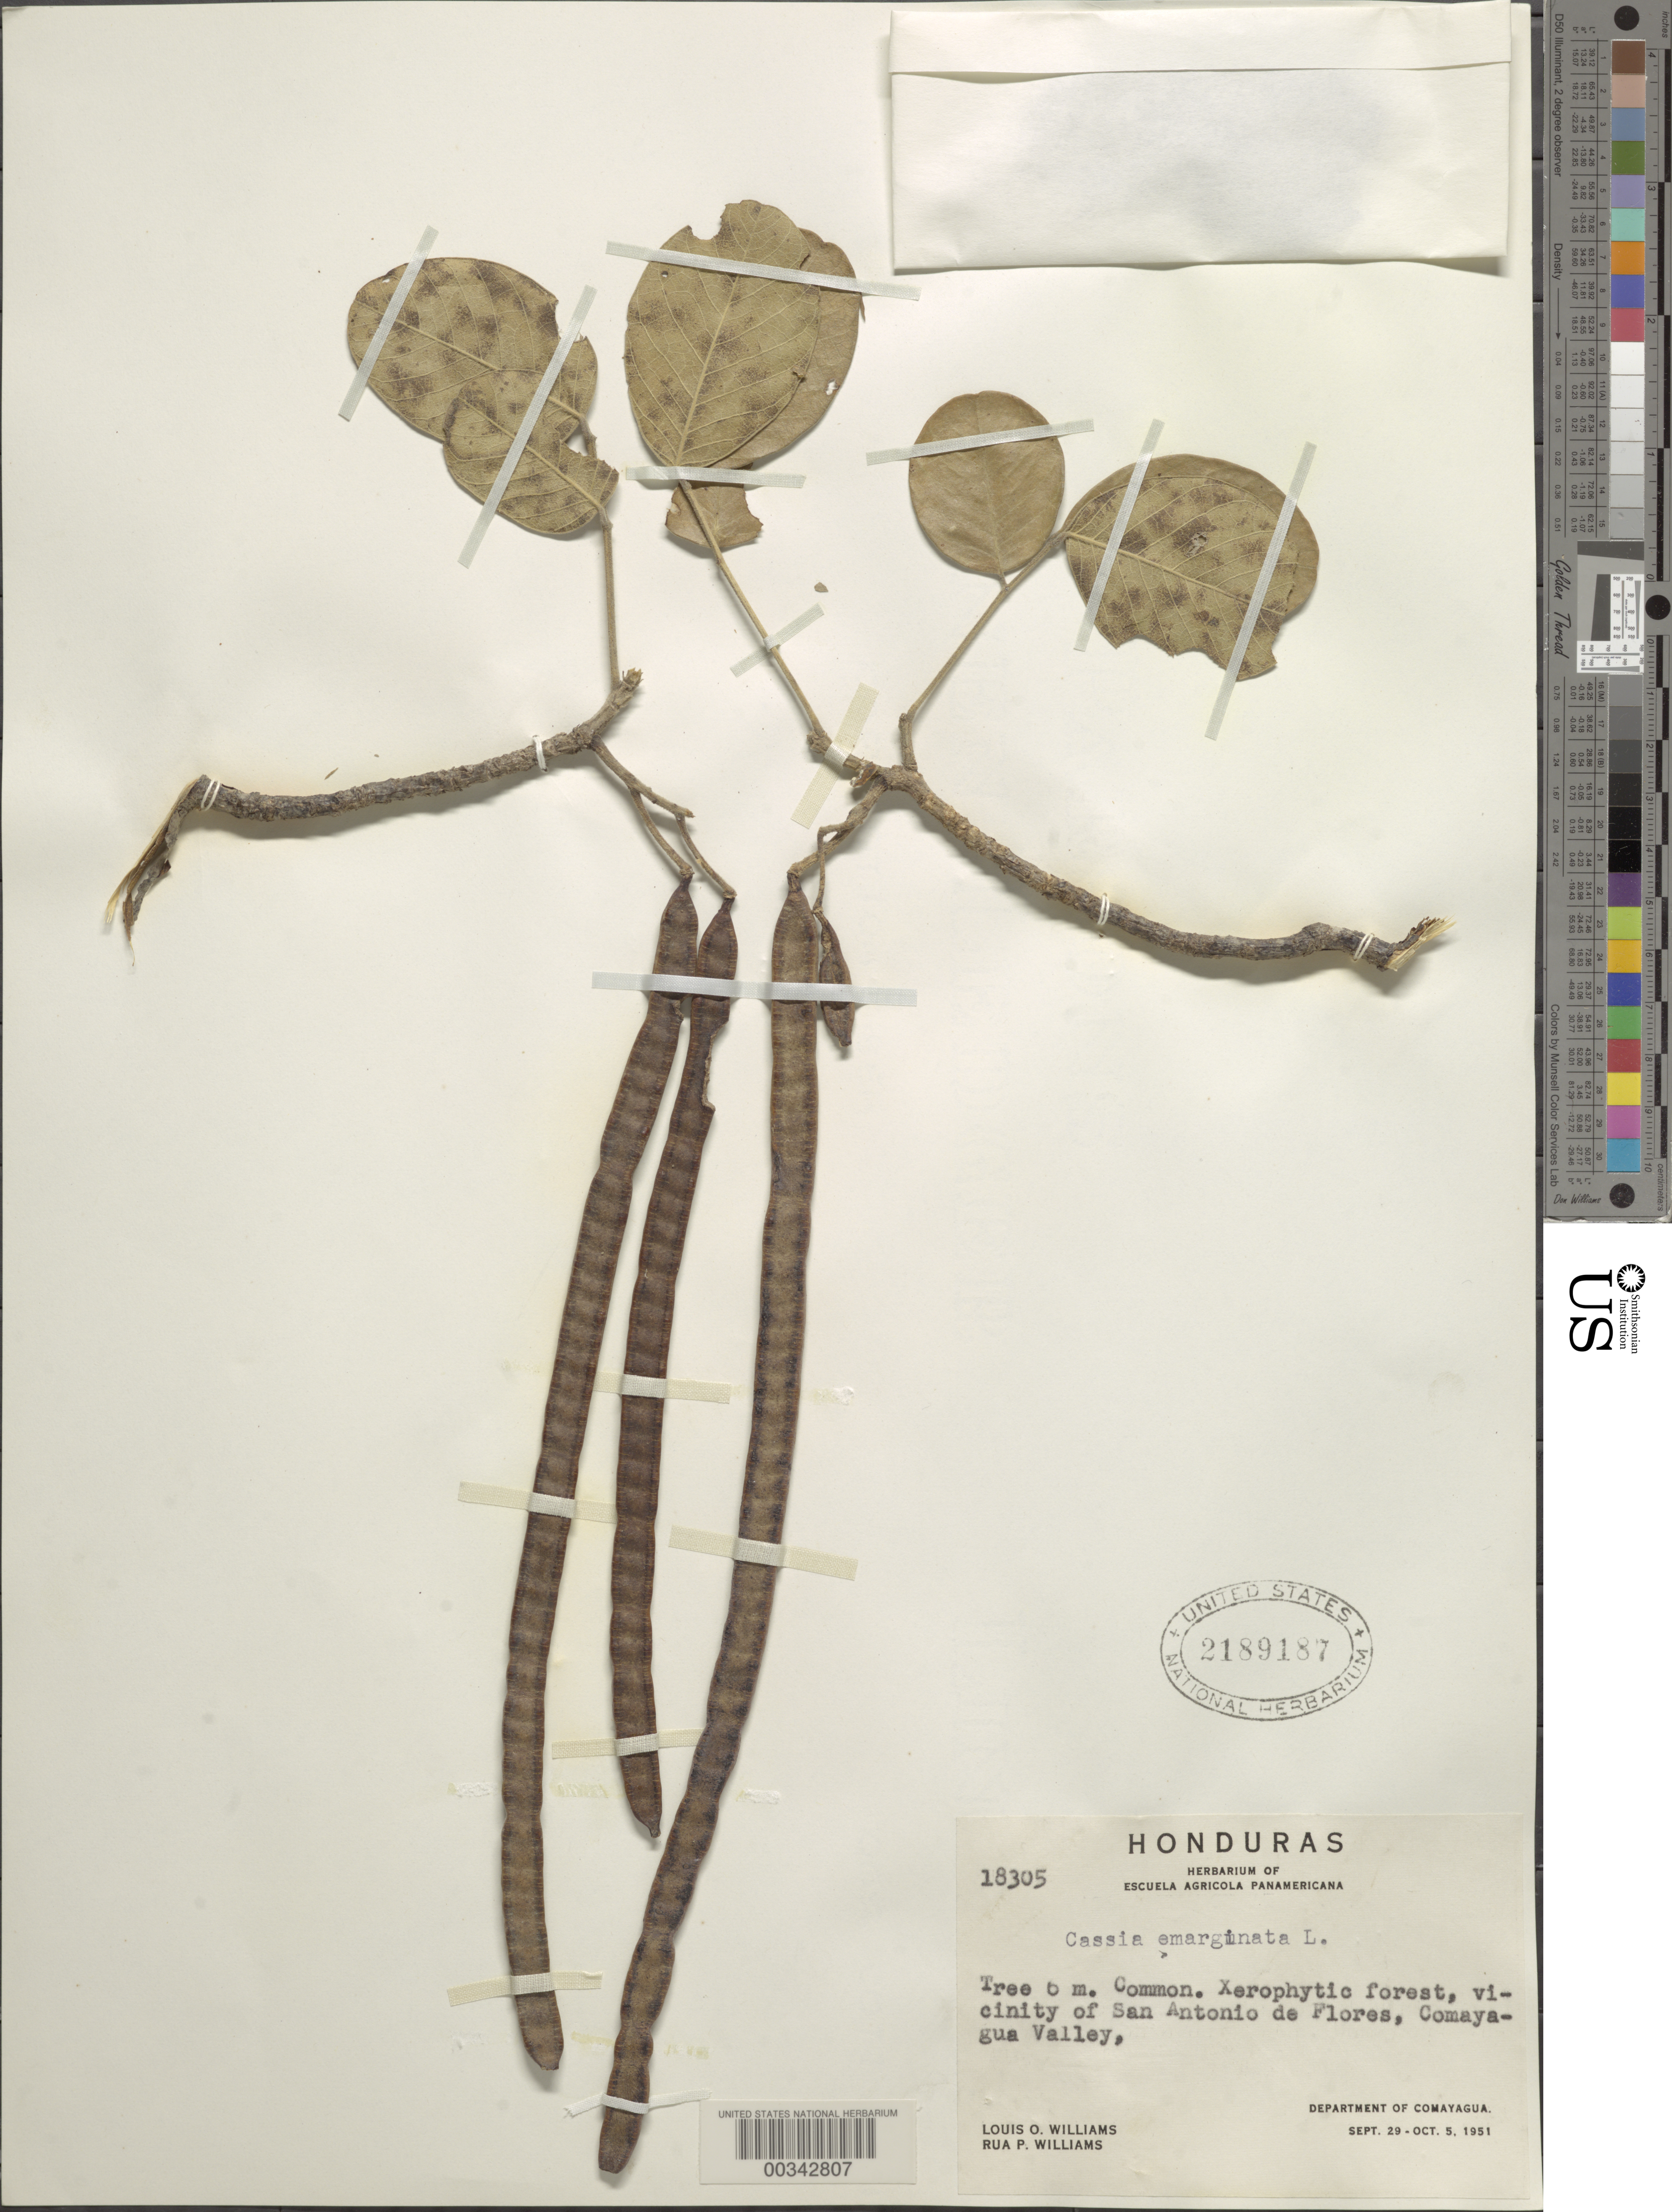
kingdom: Plantae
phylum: Tracheophyta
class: Magnoliopsida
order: Fabales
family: Fabaceae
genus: Senna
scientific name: Senna emarginata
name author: L.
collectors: L. O. Williams & T. P. Williams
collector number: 18305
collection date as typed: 29 Sep 1951 to 05 Oct 1951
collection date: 1951-09-29/1951-10-05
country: Honduras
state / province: Comayagua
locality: Vicinity of San Antonio de Flores, Comayagua Valley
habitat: Xerophytic forest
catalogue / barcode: US 2189187